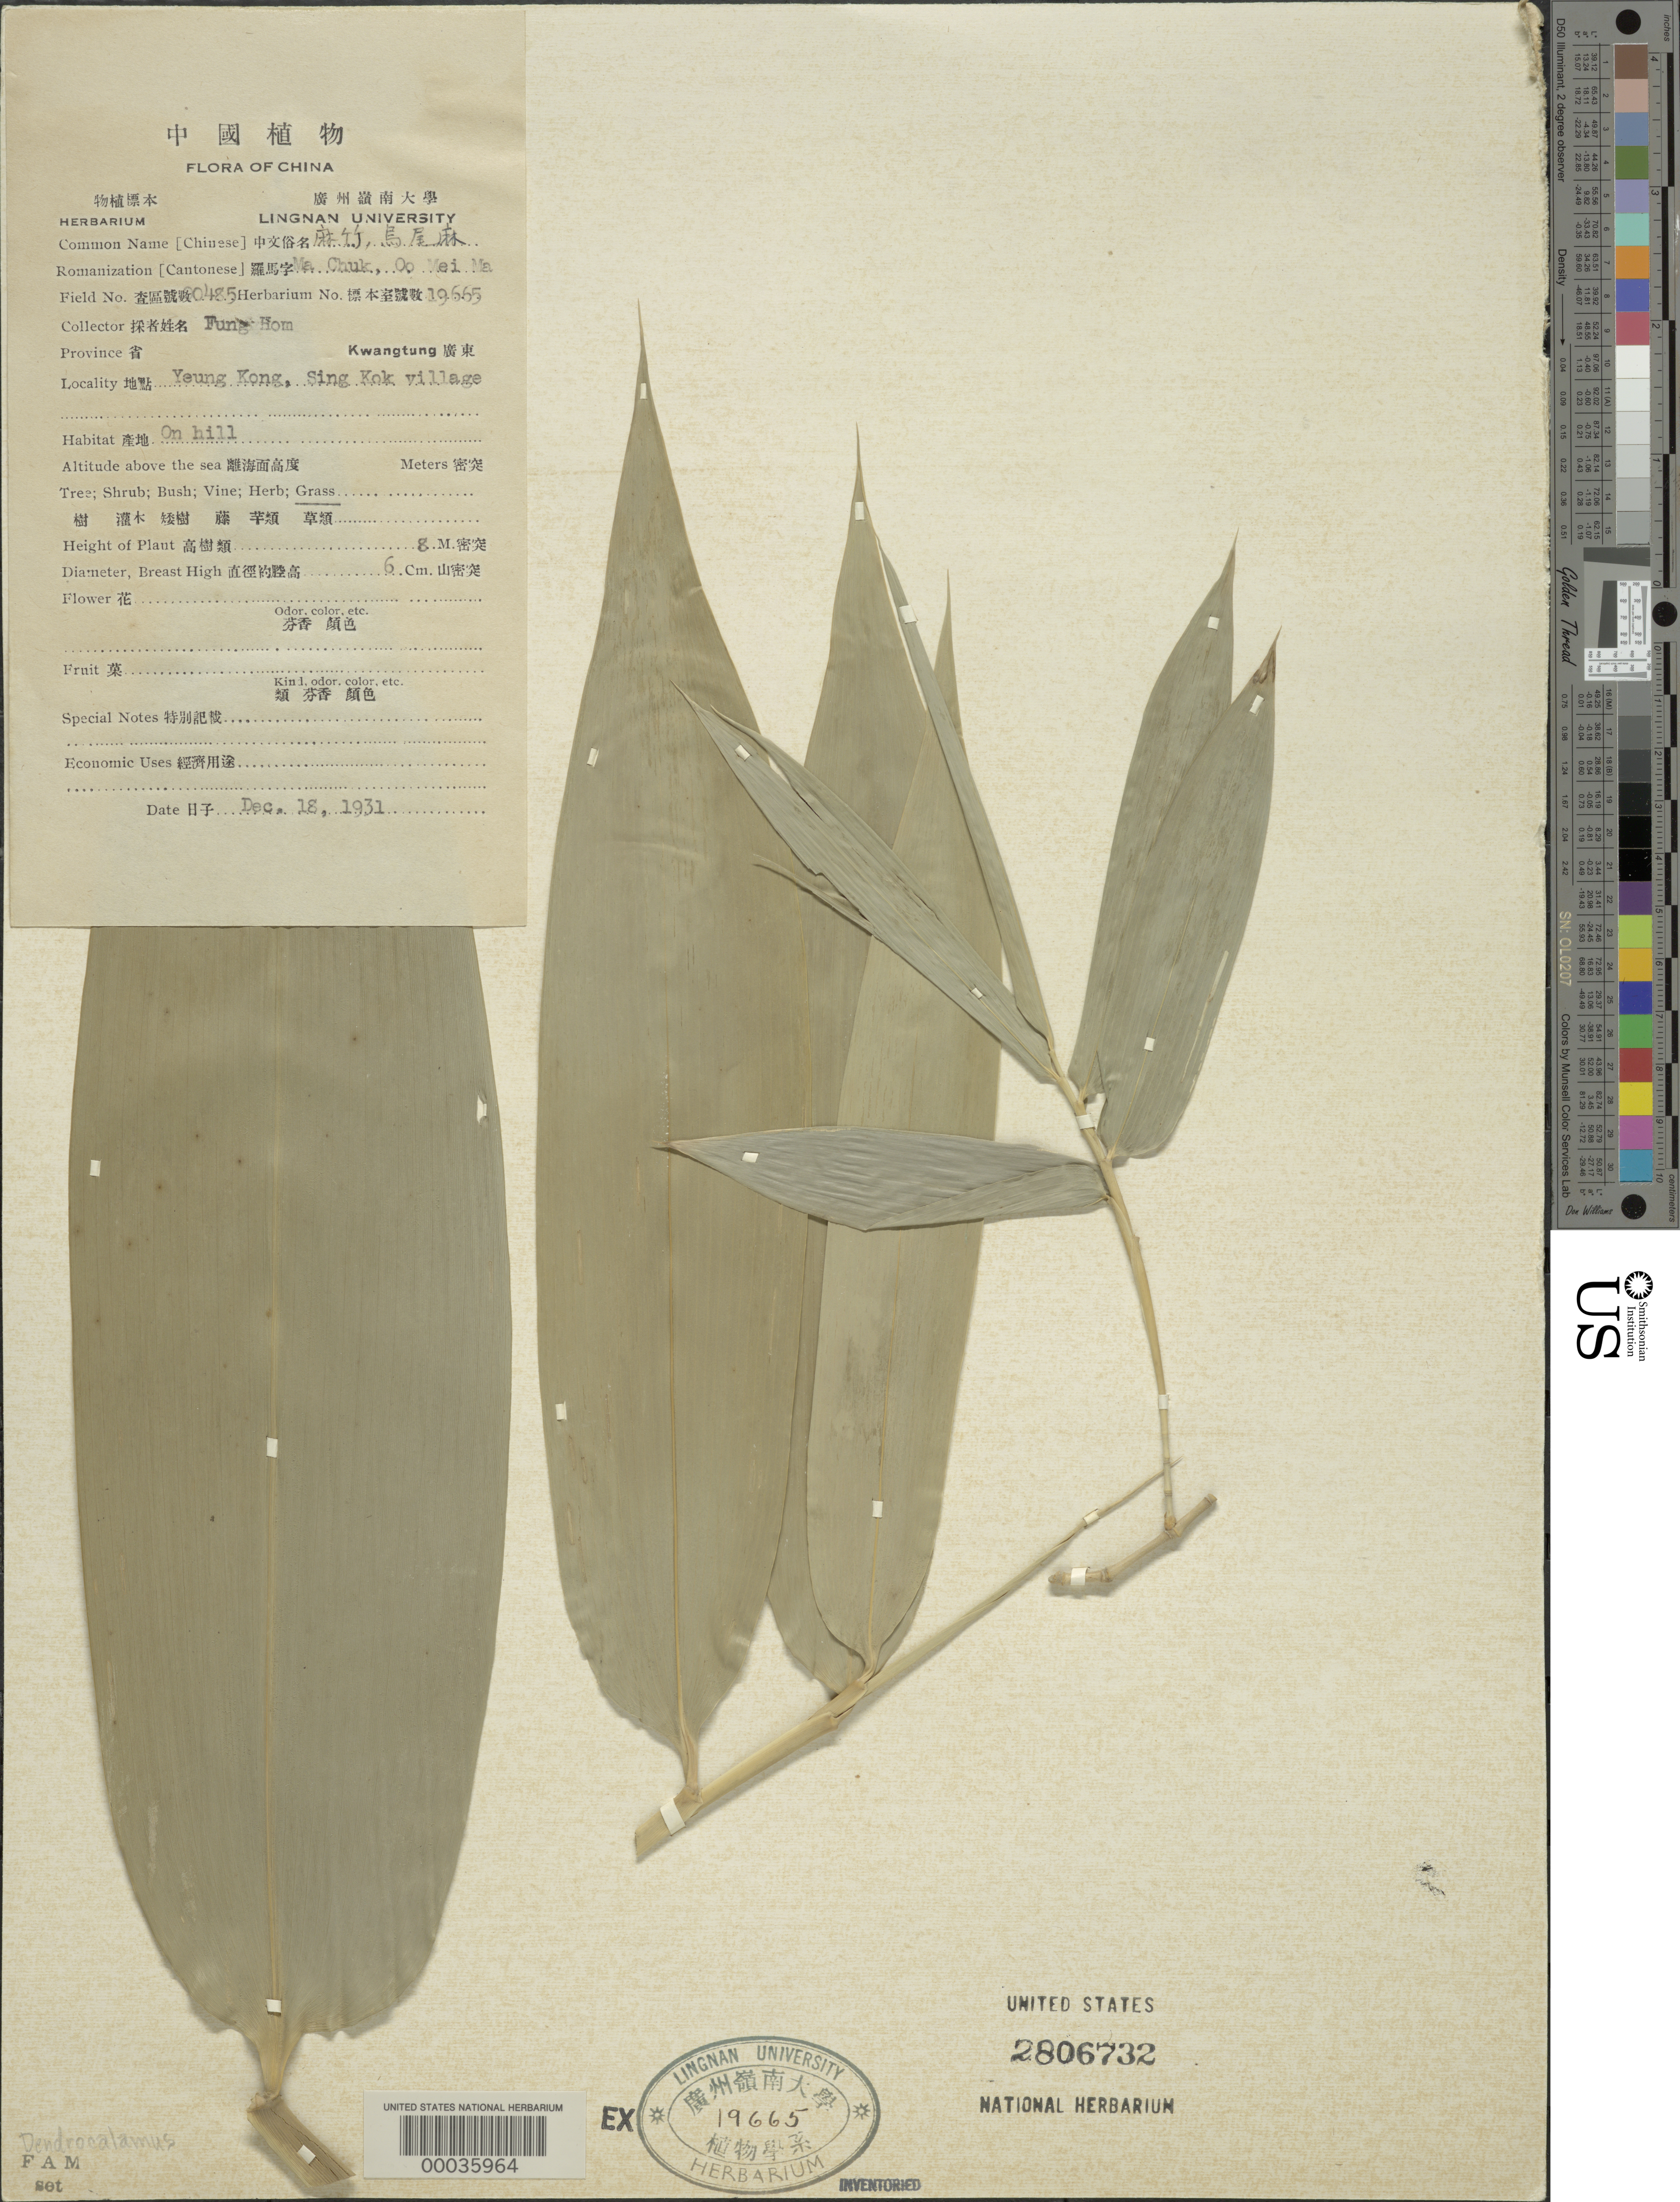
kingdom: Plantae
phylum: Tracheophyta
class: Liliopsida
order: Poales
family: Poaceae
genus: Dendrocalamus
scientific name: Dendrocalamus sp.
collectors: H. L. Fung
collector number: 00485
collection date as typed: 18 Dec 1931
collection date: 1931-12-18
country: China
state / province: Guangdong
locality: Yeung kong, sing kok village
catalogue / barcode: US 2806732